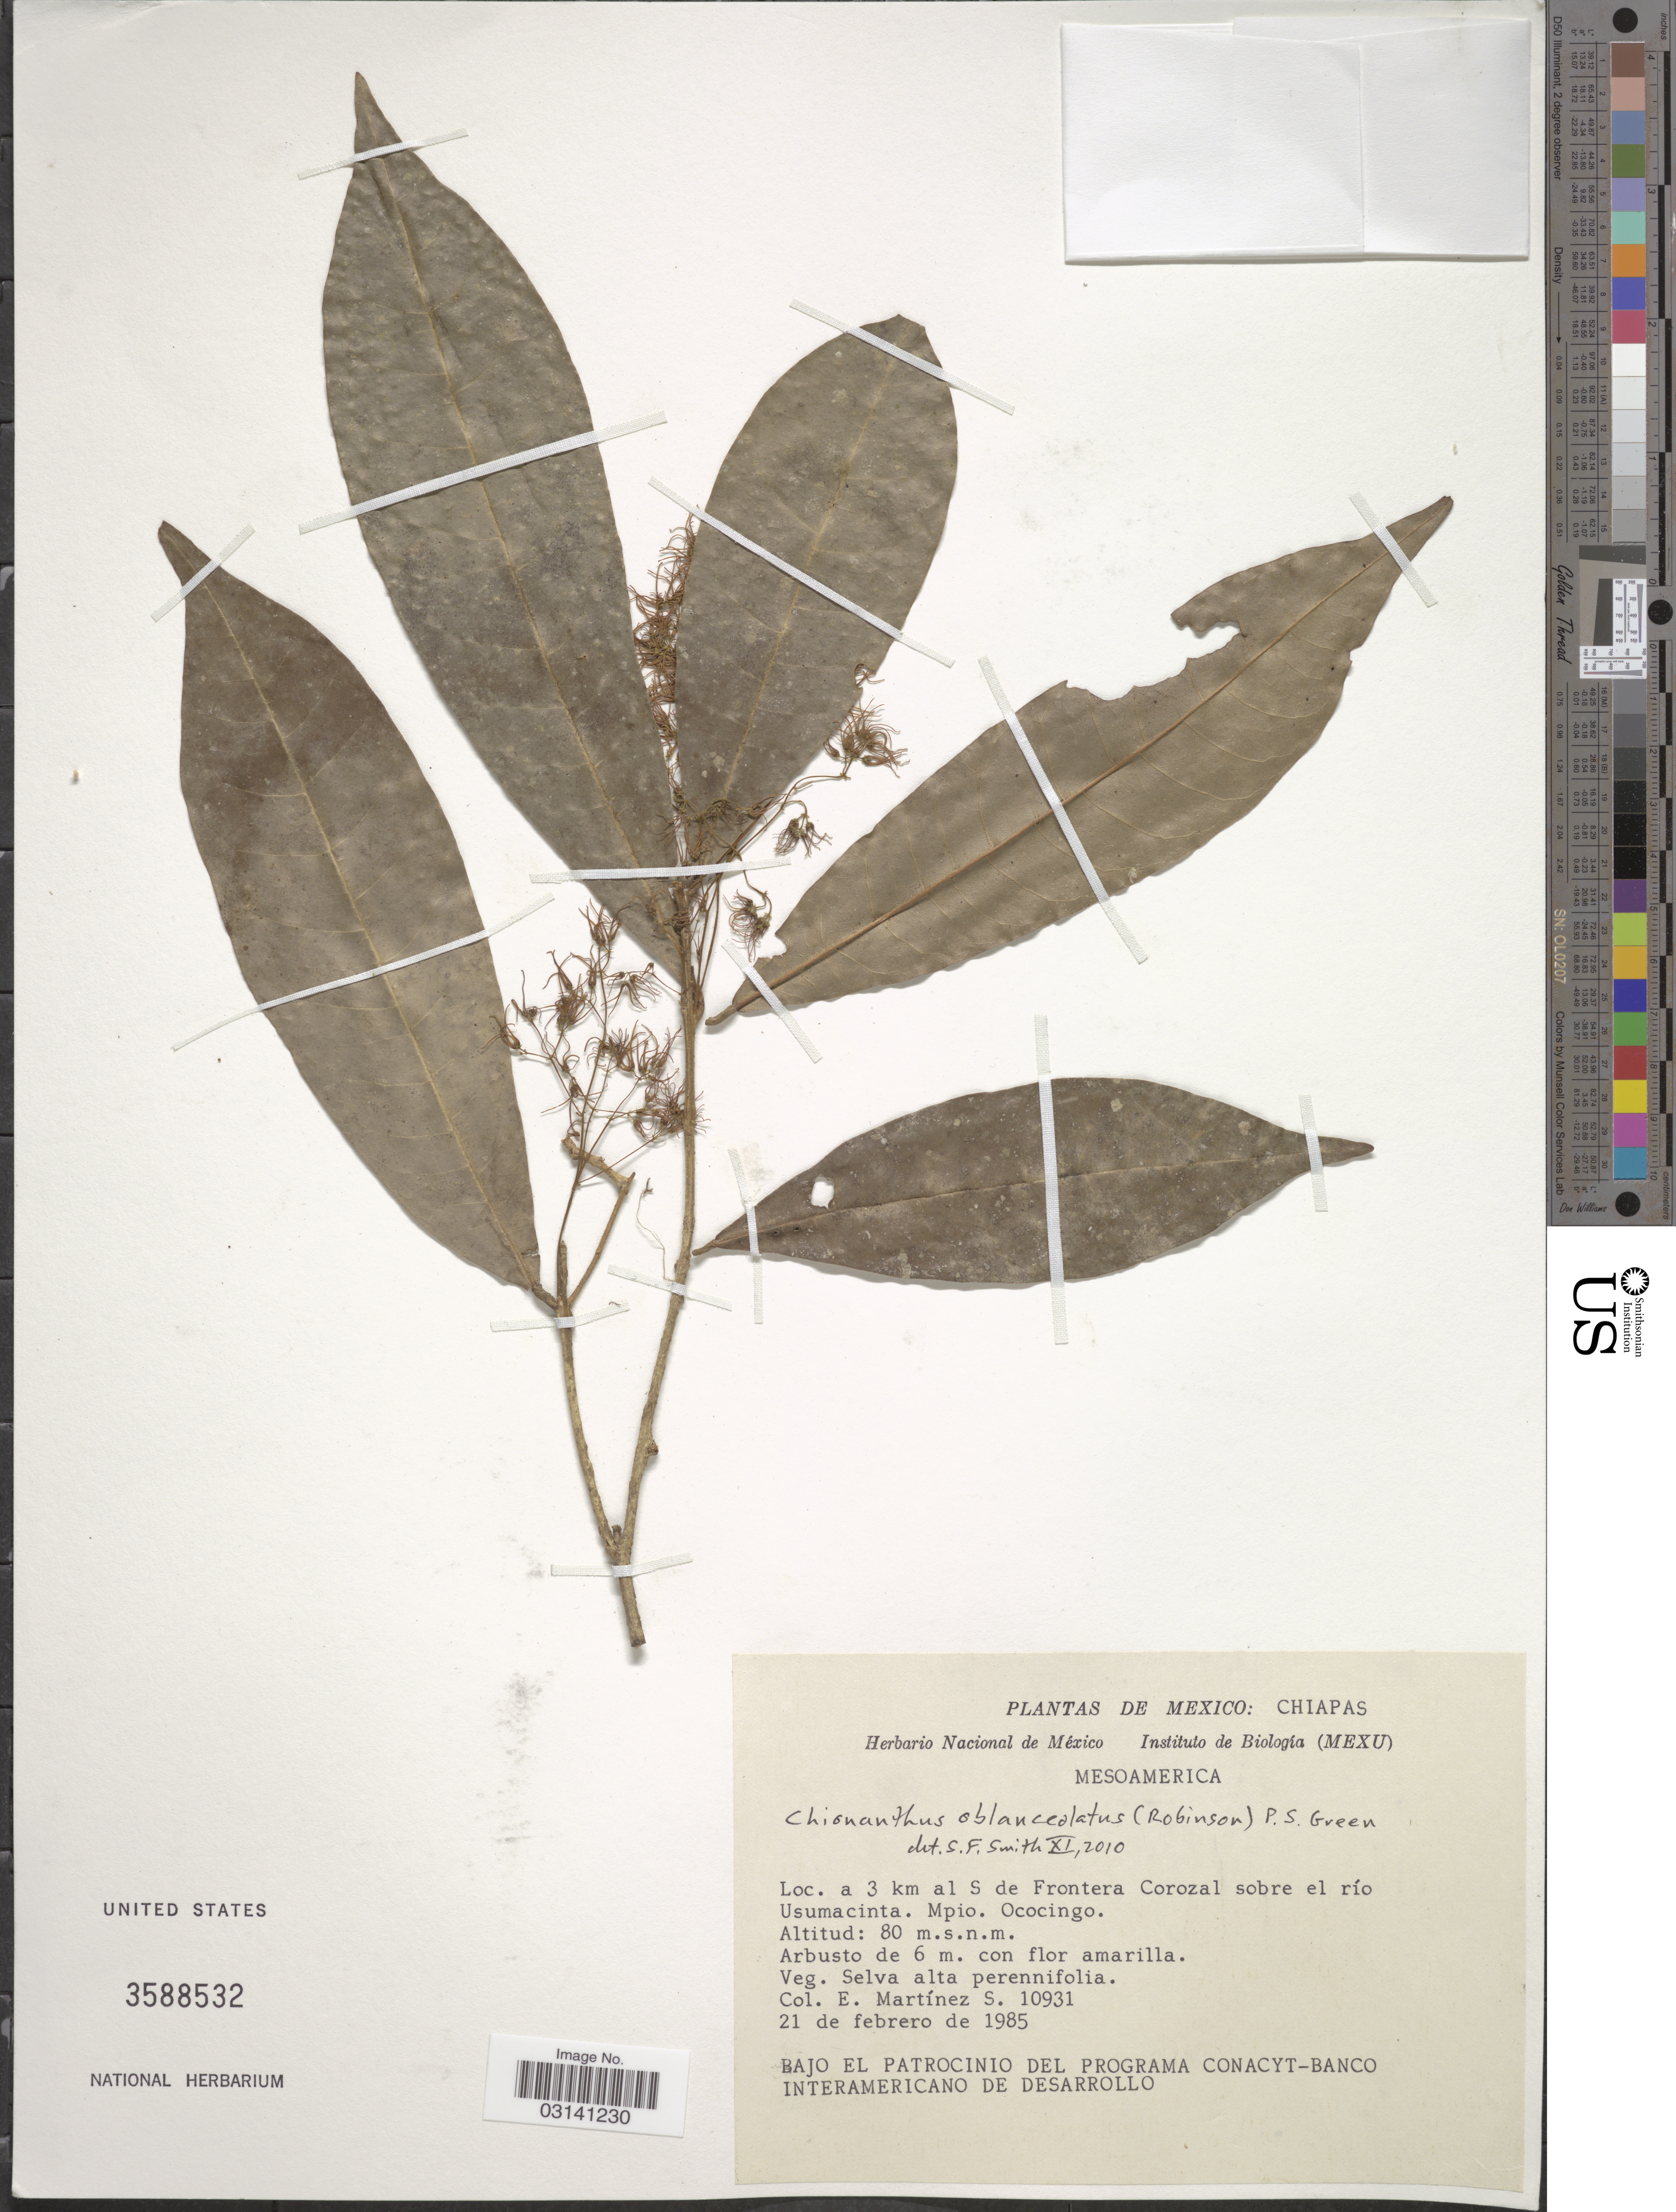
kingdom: Plantae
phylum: Tracheophyta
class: Magnoliopsida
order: Lamiales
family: Oleaceae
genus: Chionanthus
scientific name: Chionanthus oblanceolatus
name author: (B.L. Rob.) P.S. Green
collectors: E. M. Martínez S.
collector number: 10931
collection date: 1985-02-21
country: Mexico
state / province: Chiapas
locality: A 3 km al S de Frontera Corozal sobre el río Usumacinta. Mpio. Ococingo.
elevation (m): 80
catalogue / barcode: US 3588532